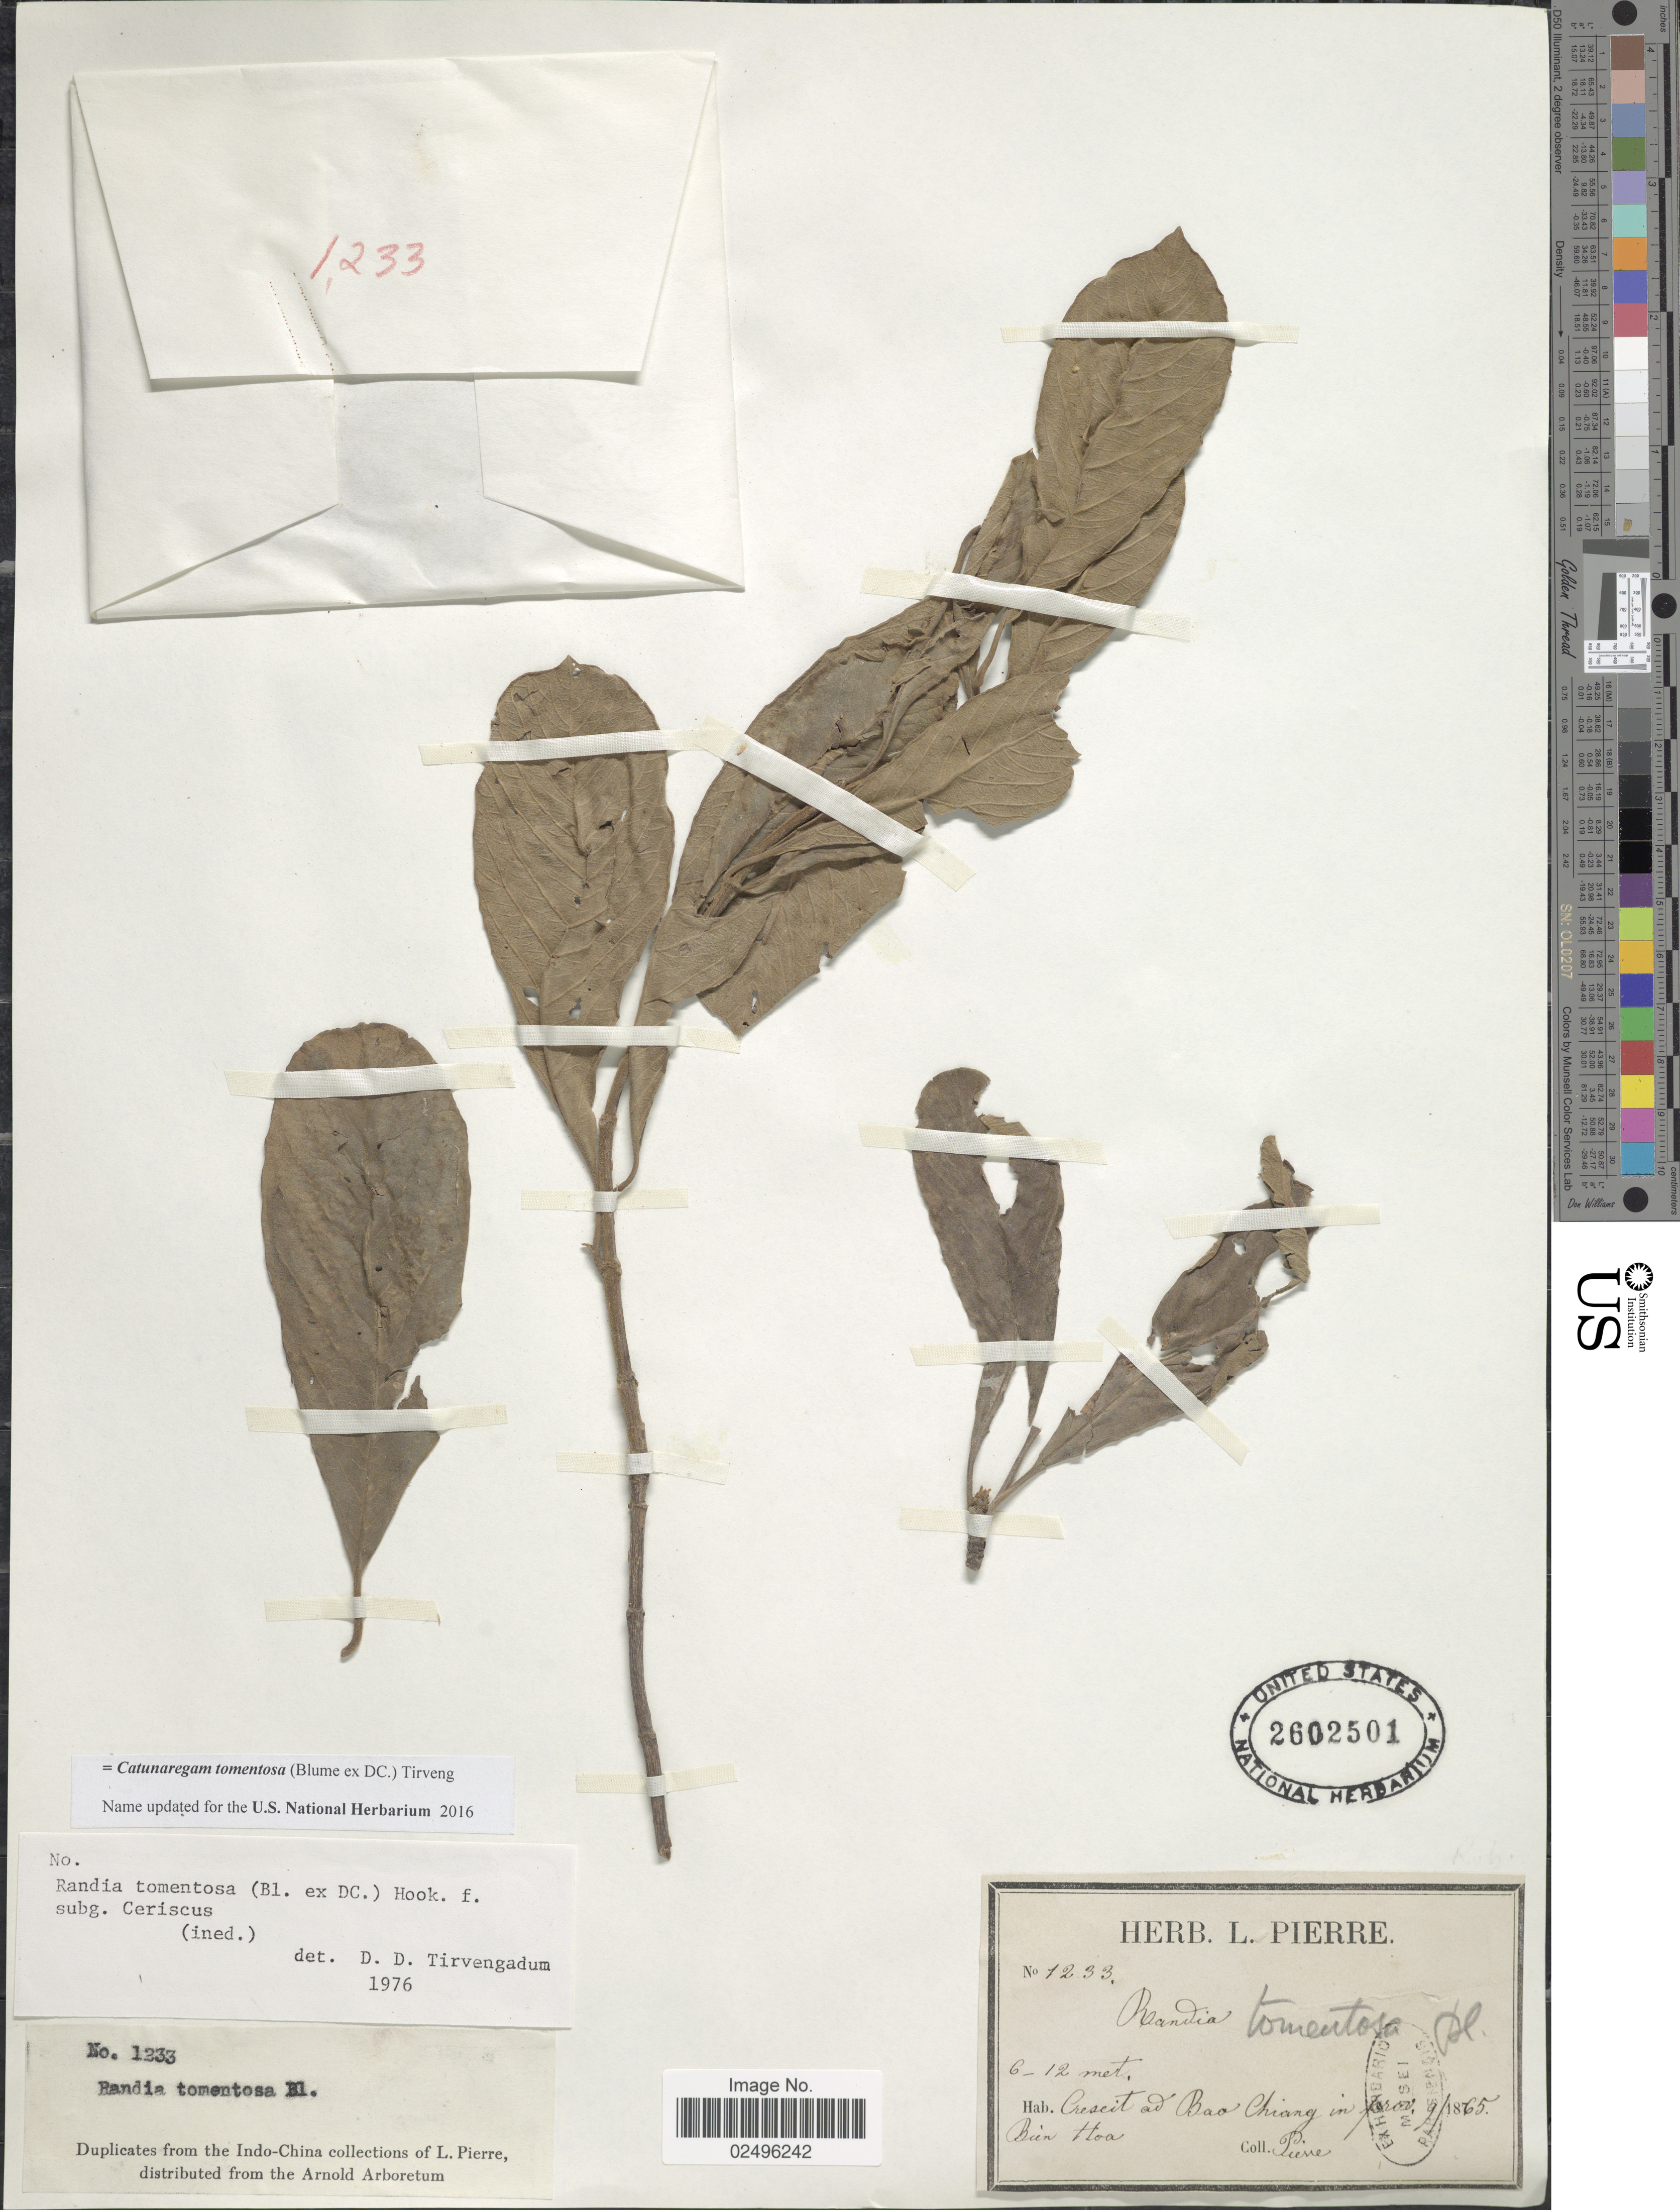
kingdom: Plantae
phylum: Tracheophyta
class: Magnoliopsida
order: Gentianales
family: Rubiaceae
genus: Catunaregam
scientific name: Catunaregam tomentosa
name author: (Blume ex DC.) Tirveng.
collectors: -- Pierre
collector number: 1233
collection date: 1865-09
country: Vietnam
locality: Crescit ad Bao Chiang in prov. Bien Hoa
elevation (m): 6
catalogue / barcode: US 2602501